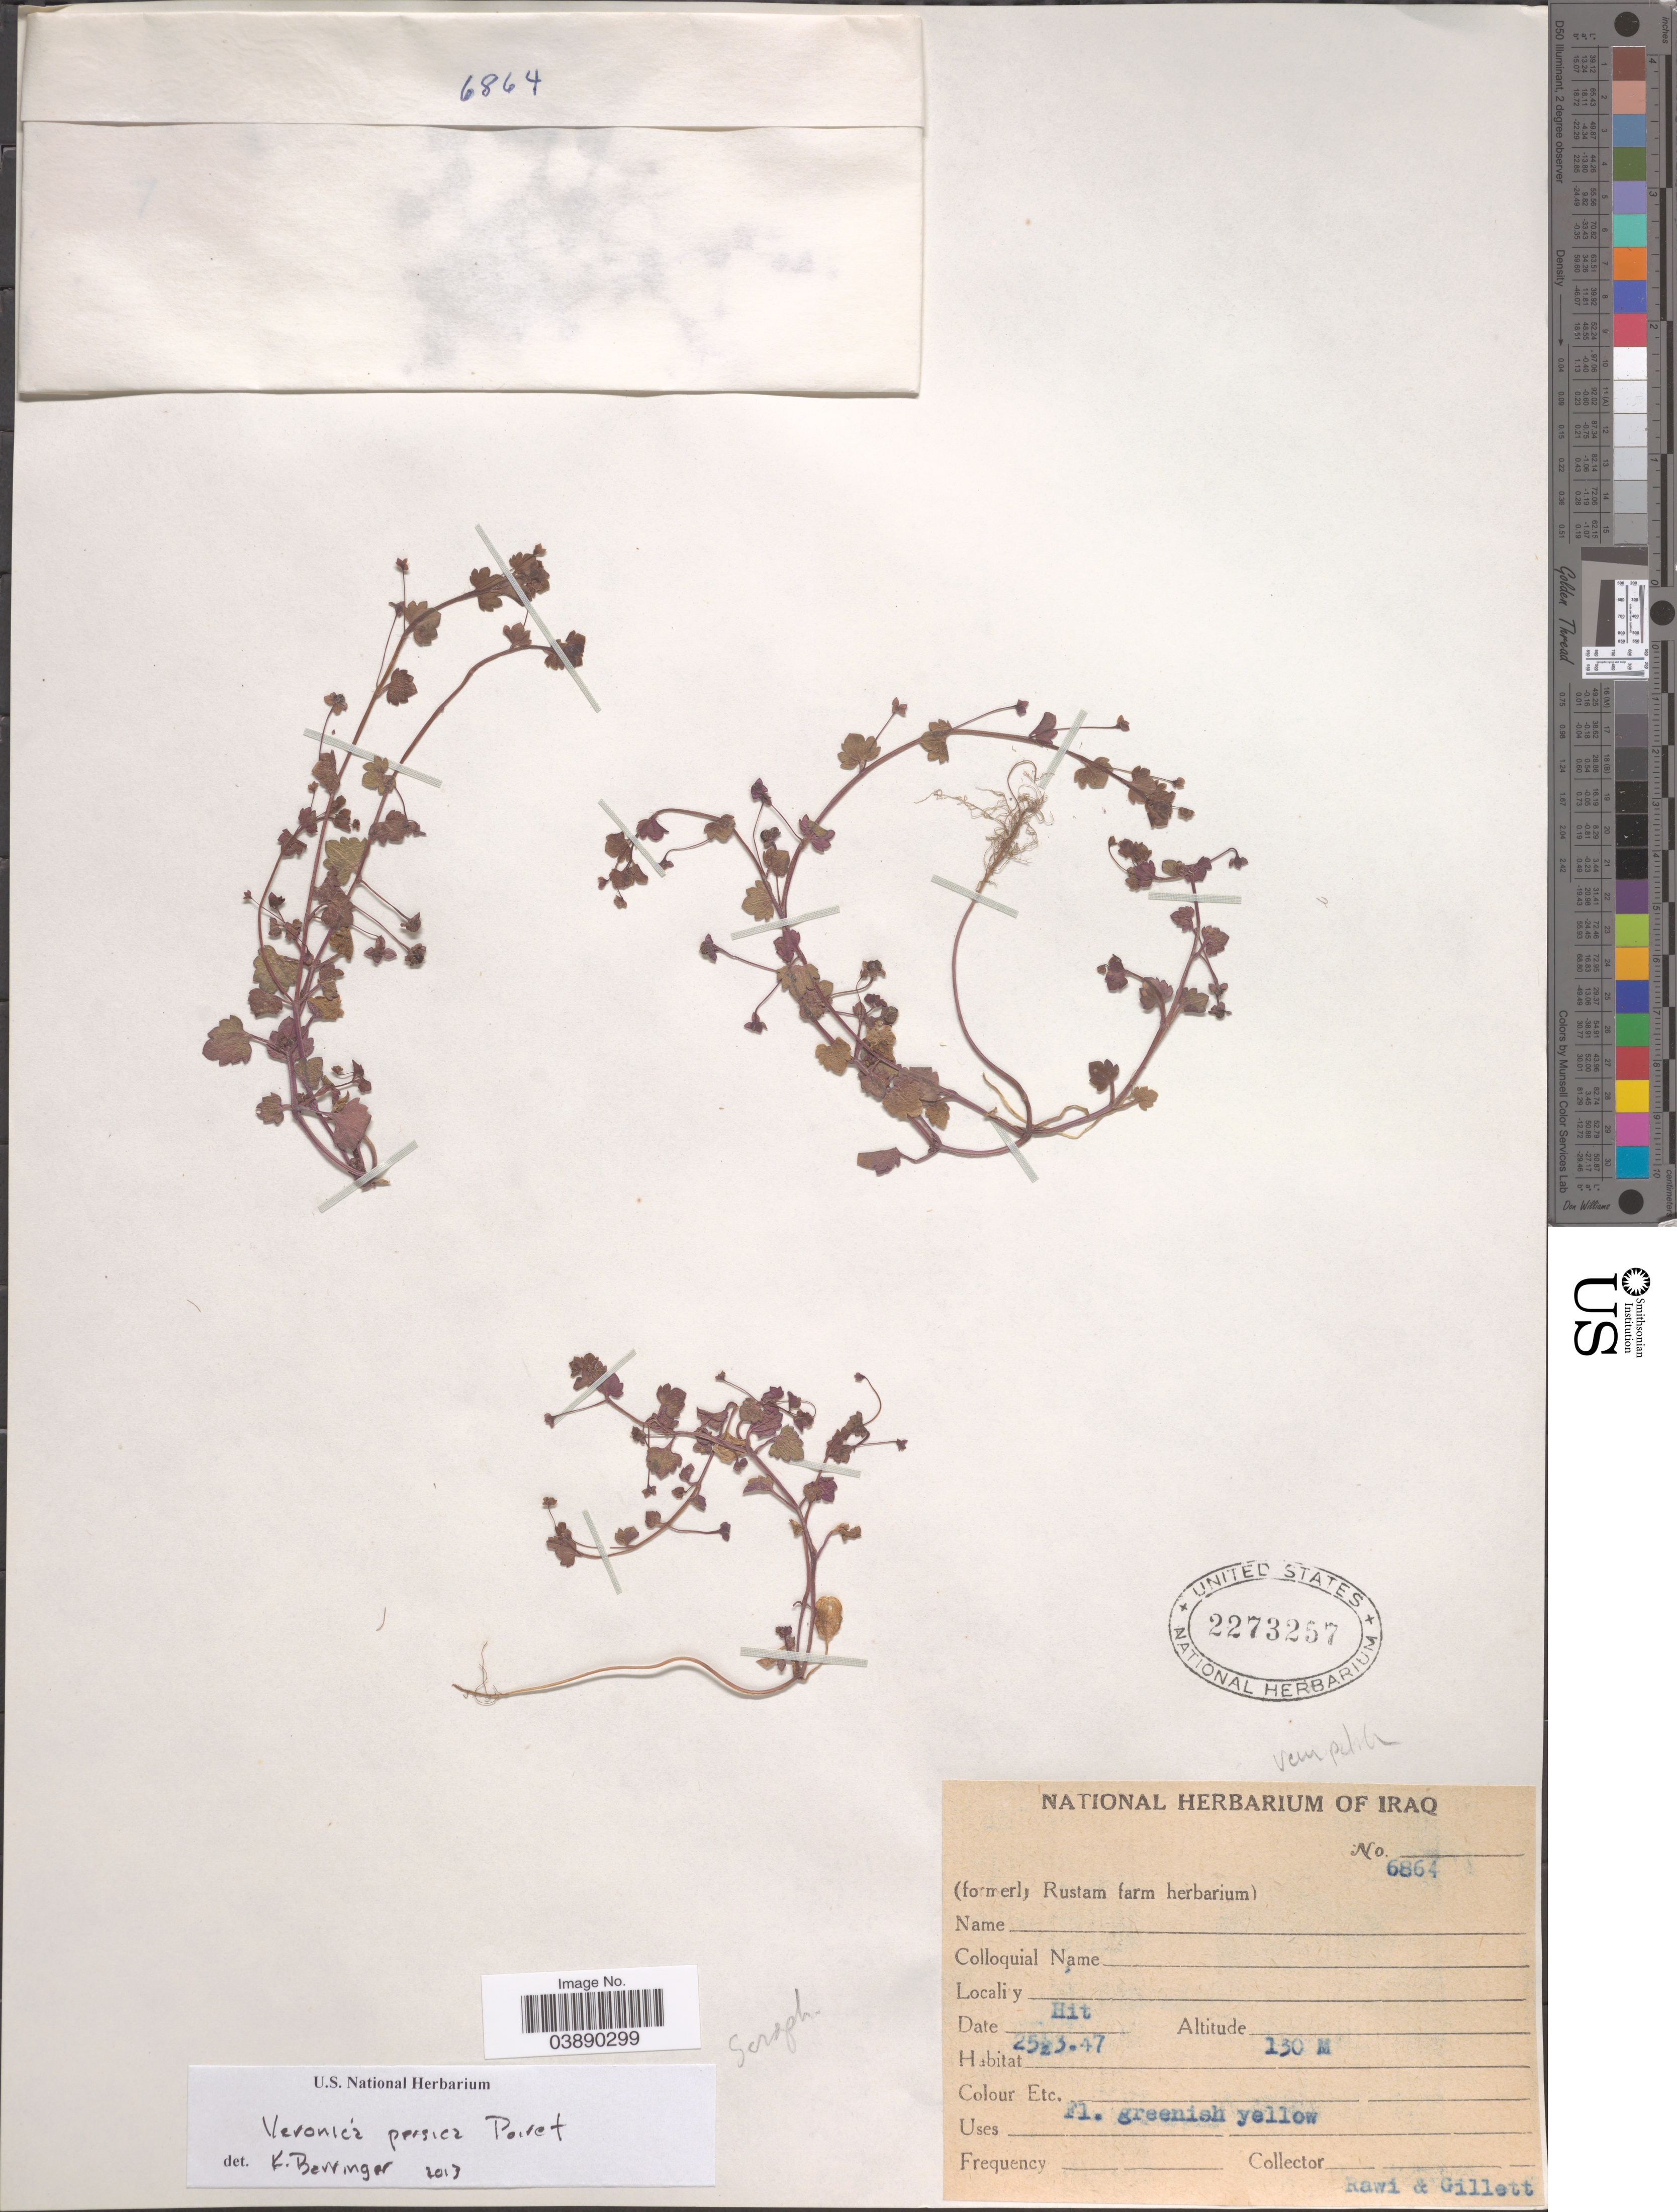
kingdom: Plantae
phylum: Tracheophyta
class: Magnoliopsida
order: Lamiales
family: Plantaginaceae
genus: Veronica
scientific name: Veronica persica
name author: Poir.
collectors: -. Rawi & Gillett, --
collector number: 6864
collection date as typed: Transcribed d/m/y: 25/3/47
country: Iraq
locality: Hit.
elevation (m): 130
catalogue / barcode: US 2273257